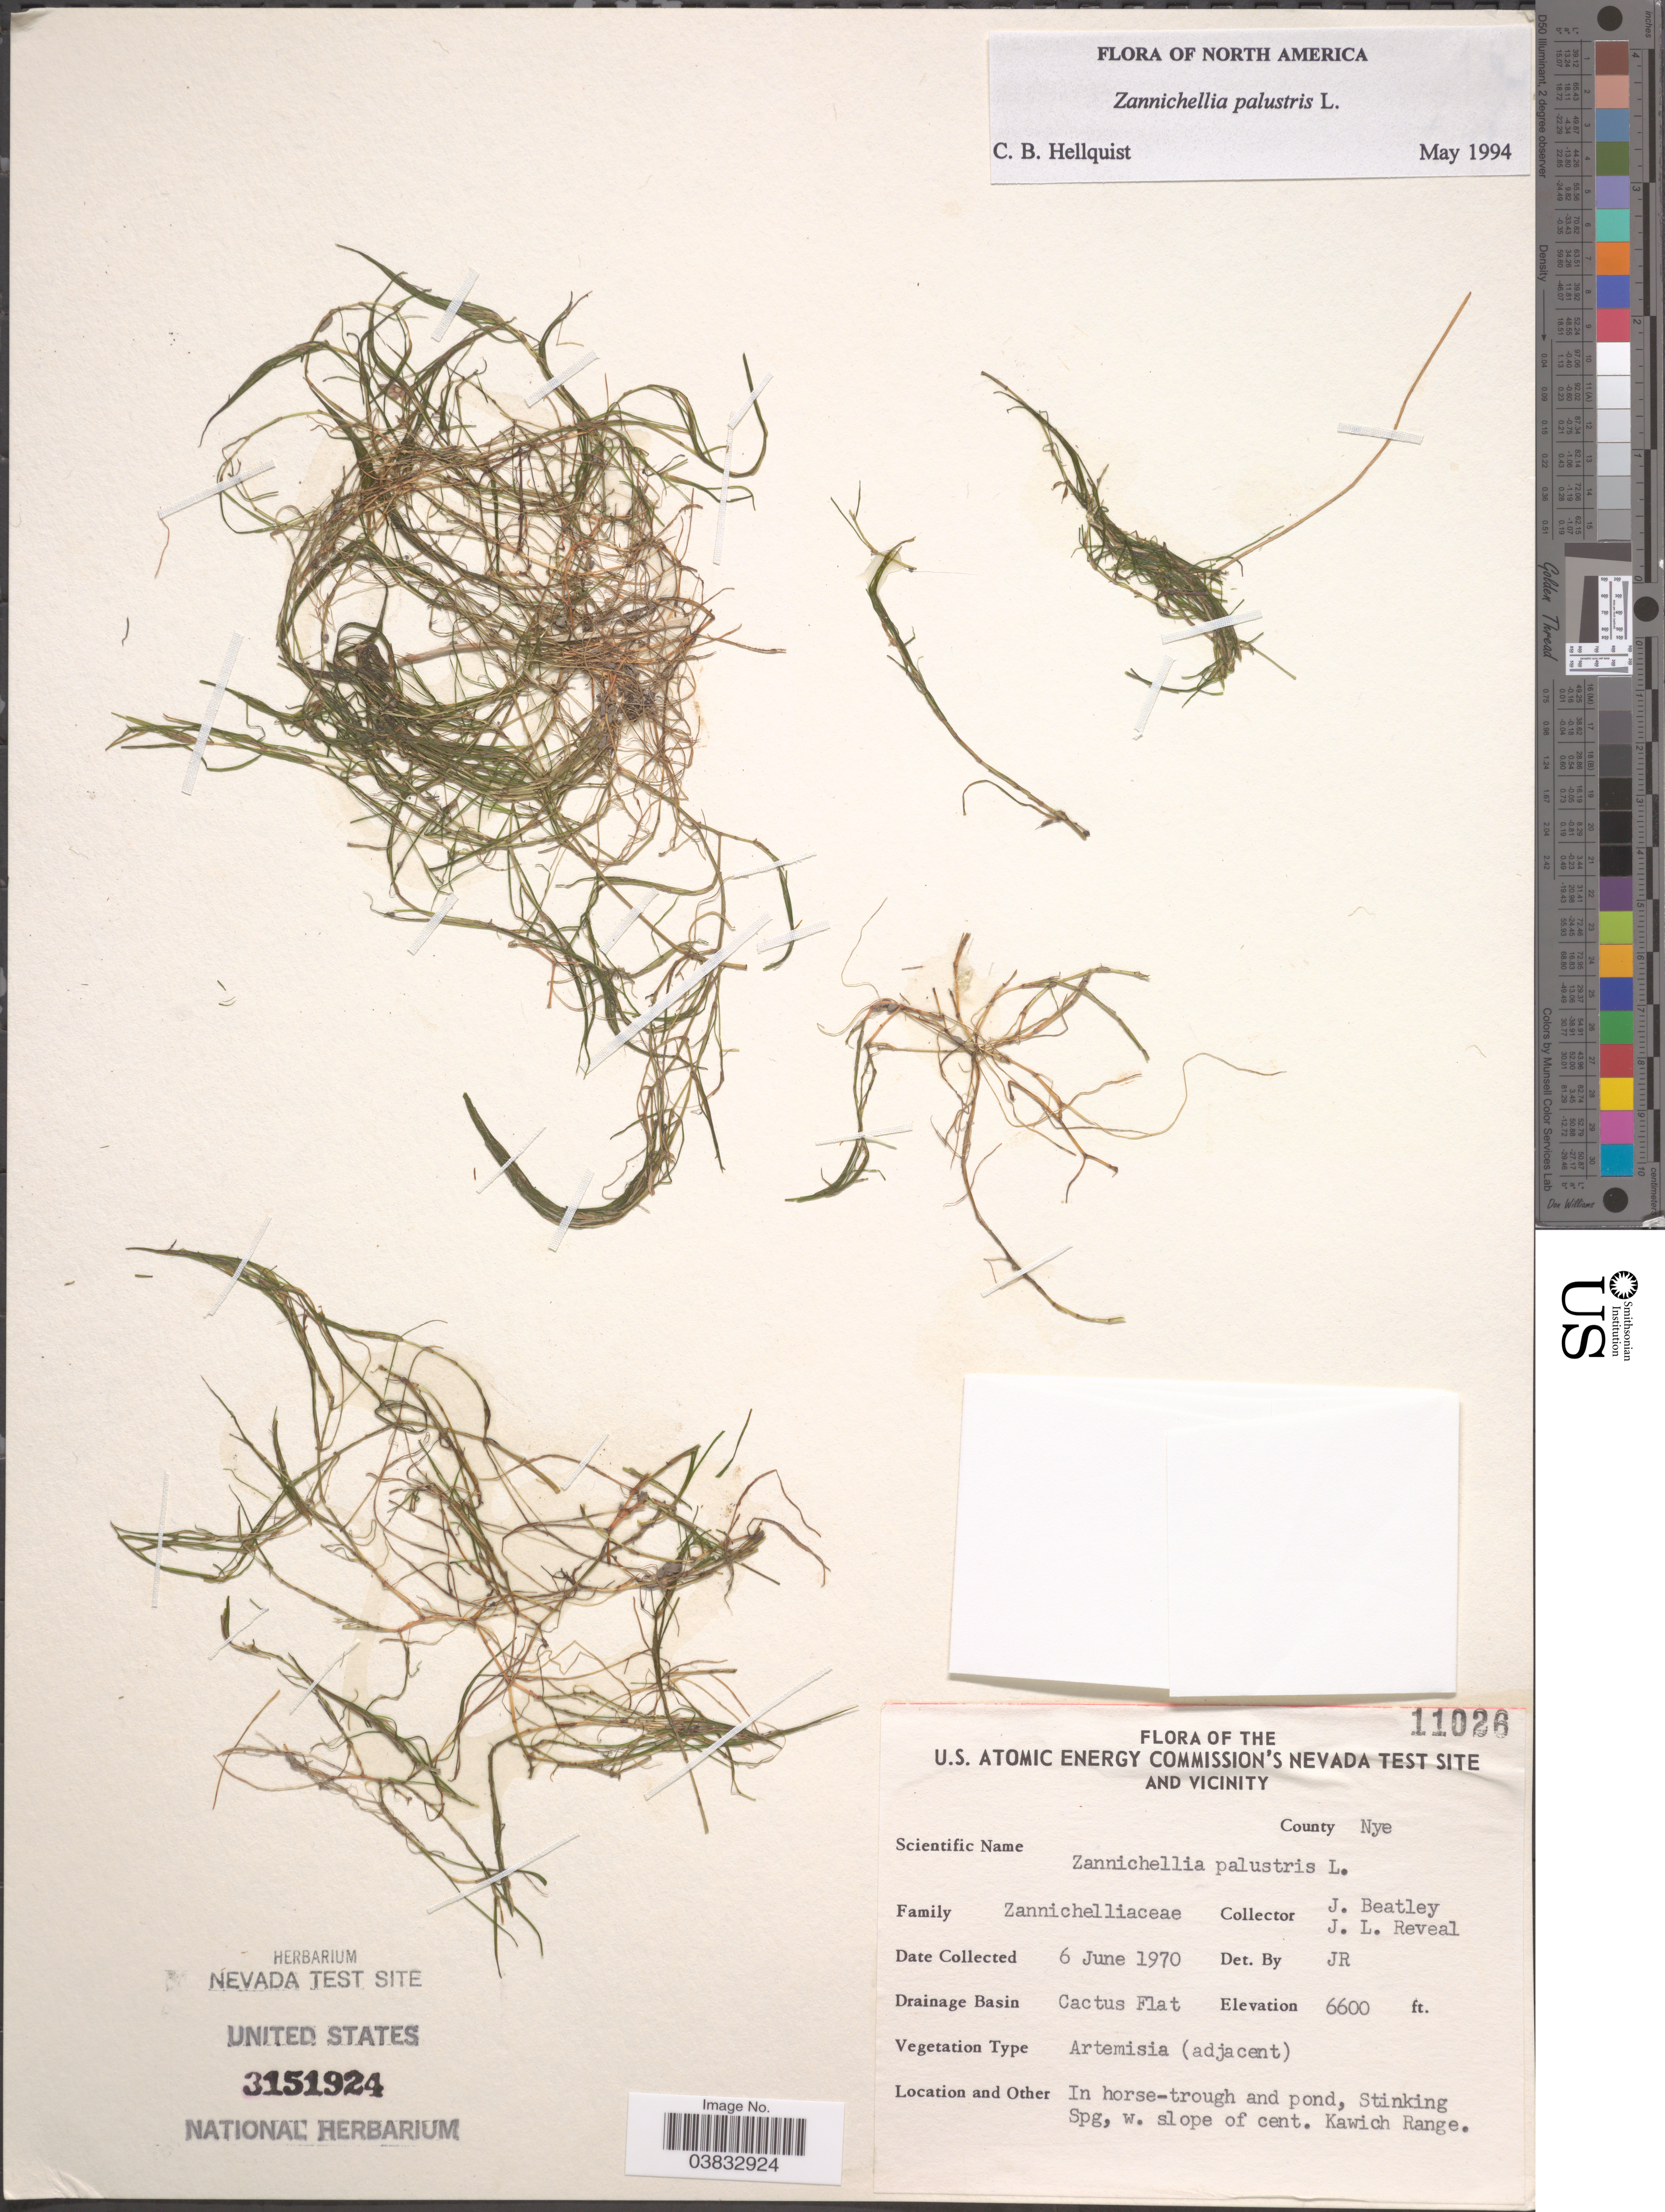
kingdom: Plantae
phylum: Tracheophyta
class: Liliopsida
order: Alismatales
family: Potamogetonaceae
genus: Zannichellia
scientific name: Zannichellia palustris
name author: L.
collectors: J. C. Beatley & J. L. Reveal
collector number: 11026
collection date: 1970-06-06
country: United States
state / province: Nevada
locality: U.S. Atomic Energy Commission's Nevada Test Site and vicinity. County Nye. Drainage Basin Cactus Flat. Stinking Spg, w. slope of cent. Kawich Range.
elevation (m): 2012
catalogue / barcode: US 3151924